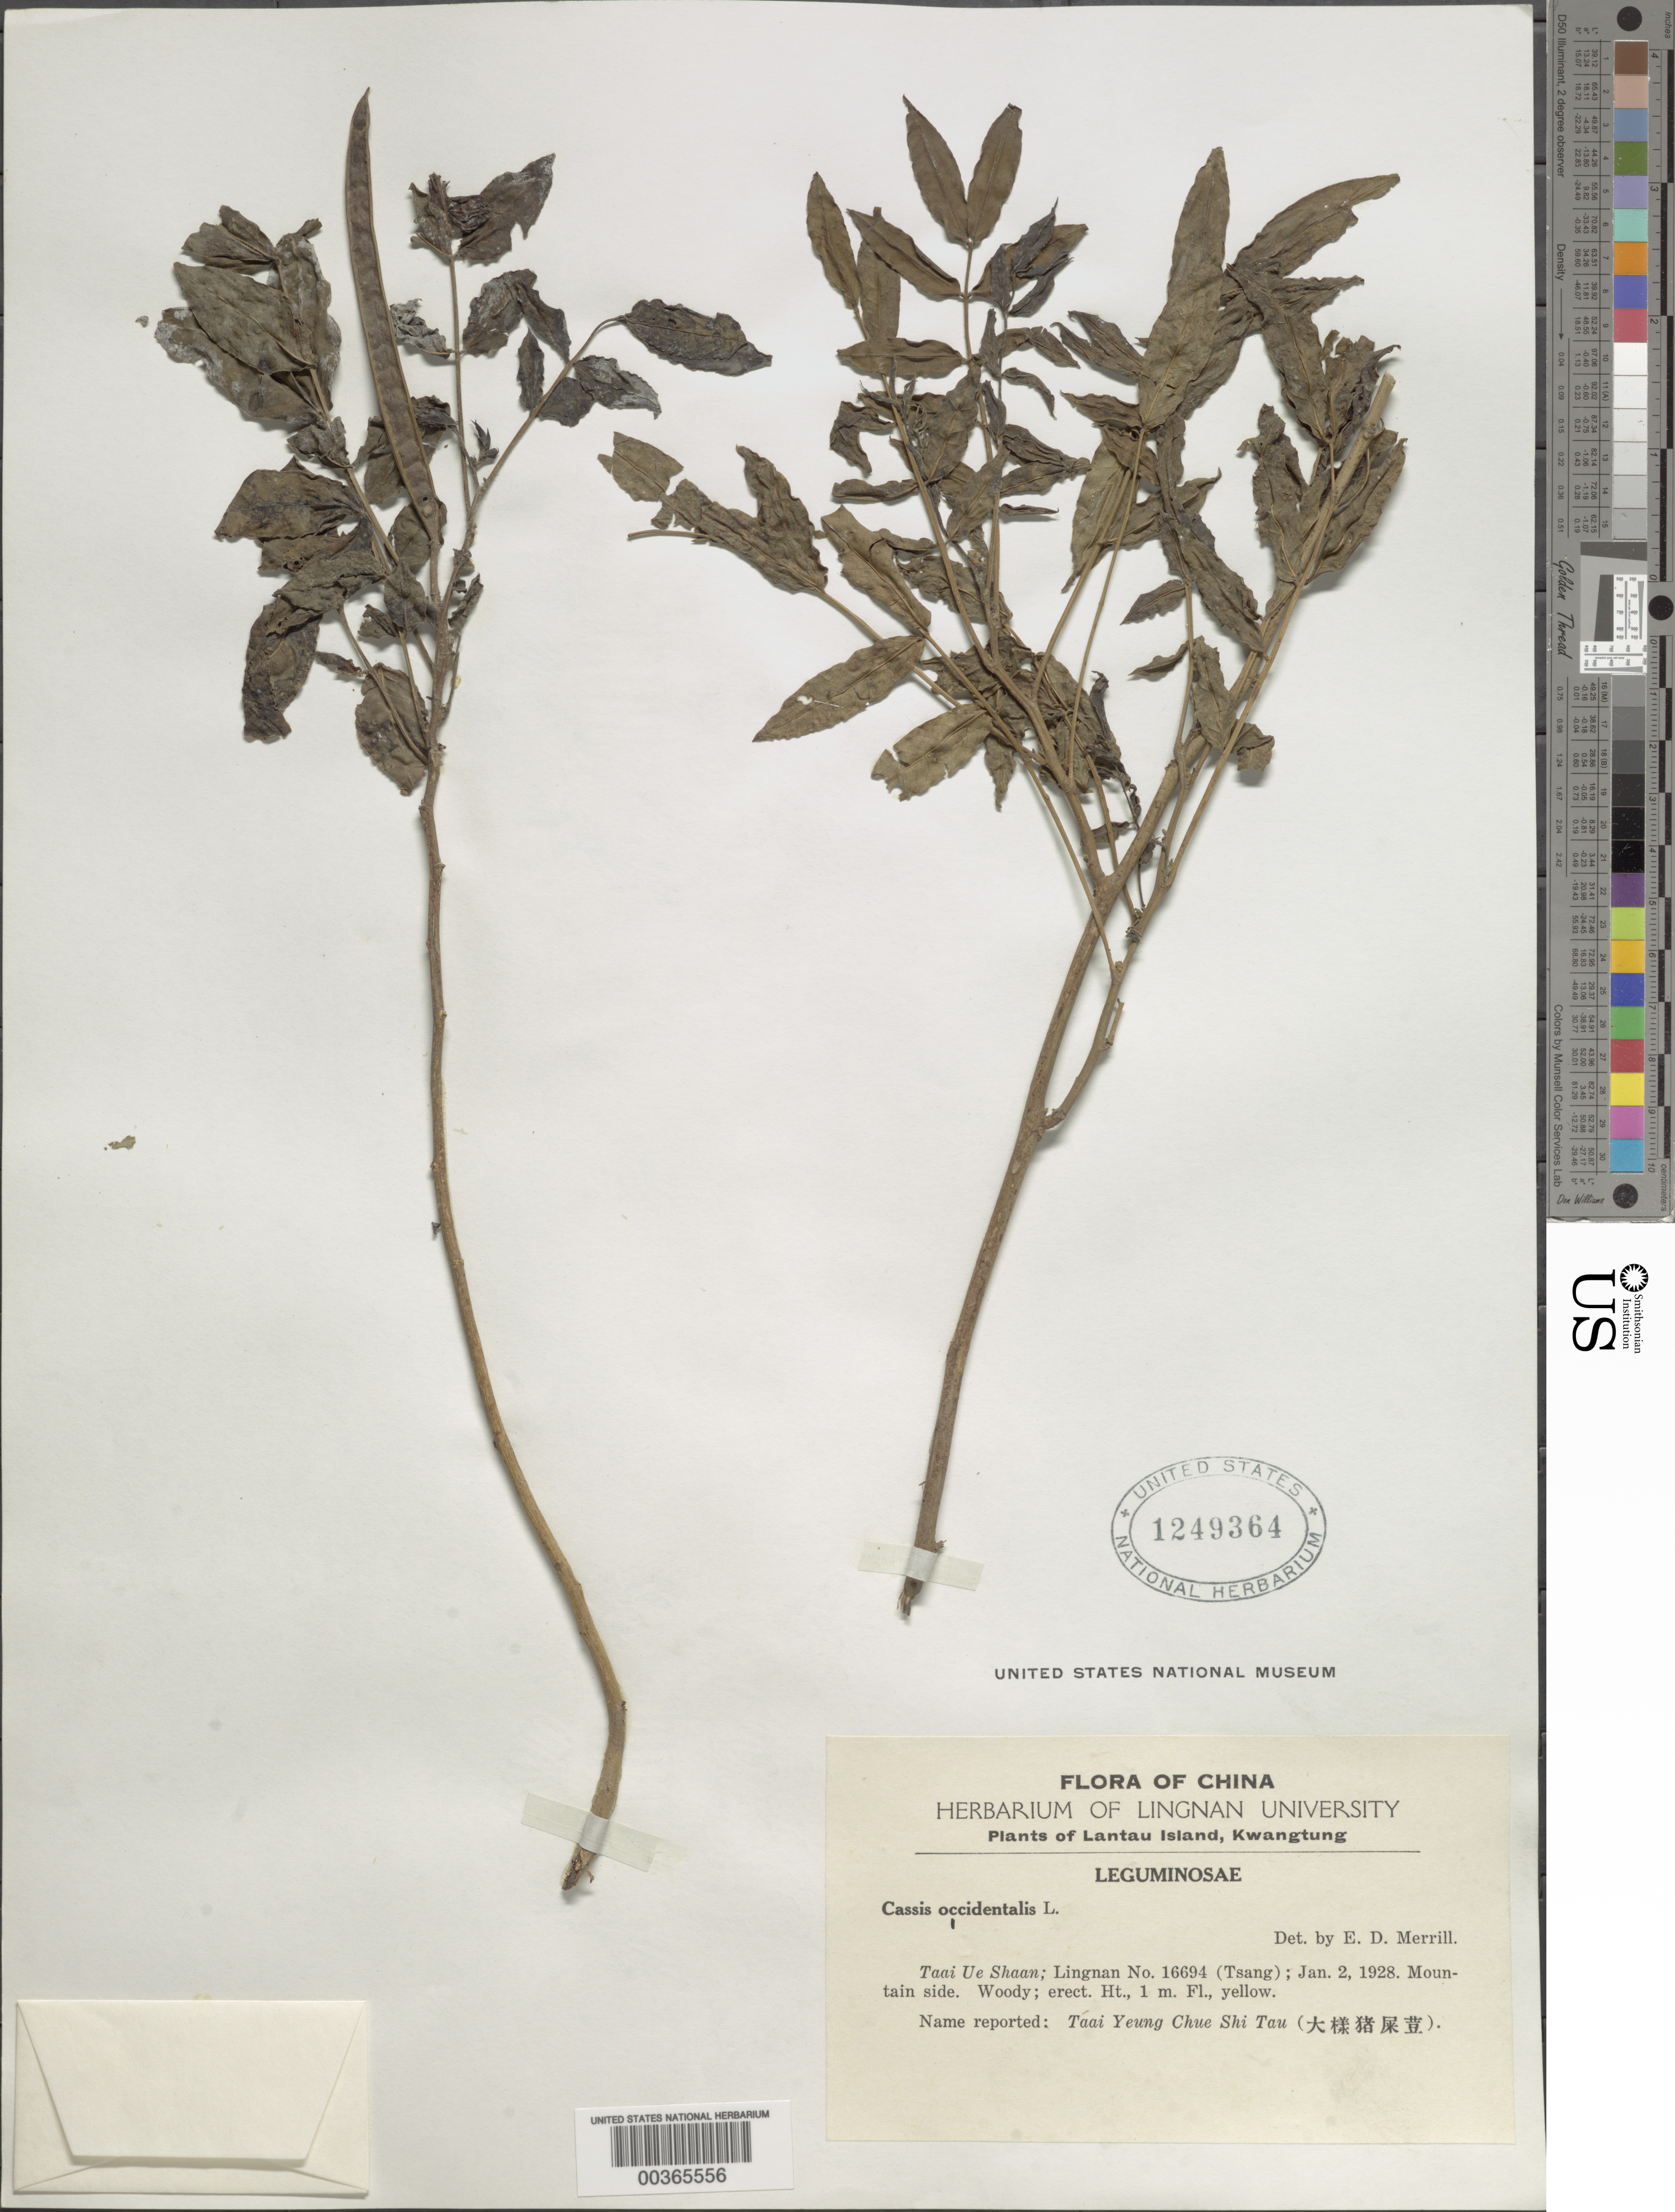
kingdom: Plantae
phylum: Tracheophyta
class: Magnoliopsida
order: Fabales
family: Fabaceae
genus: Senna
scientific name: Senna occidentalis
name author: (L.) Link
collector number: Lingnan No. 16694 (tsang)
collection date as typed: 02 Jan 1928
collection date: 1928-01-02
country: China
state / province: Guangdong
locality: Lantau i., taai ue shaan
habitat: Mountain side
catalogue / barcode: US 1249364